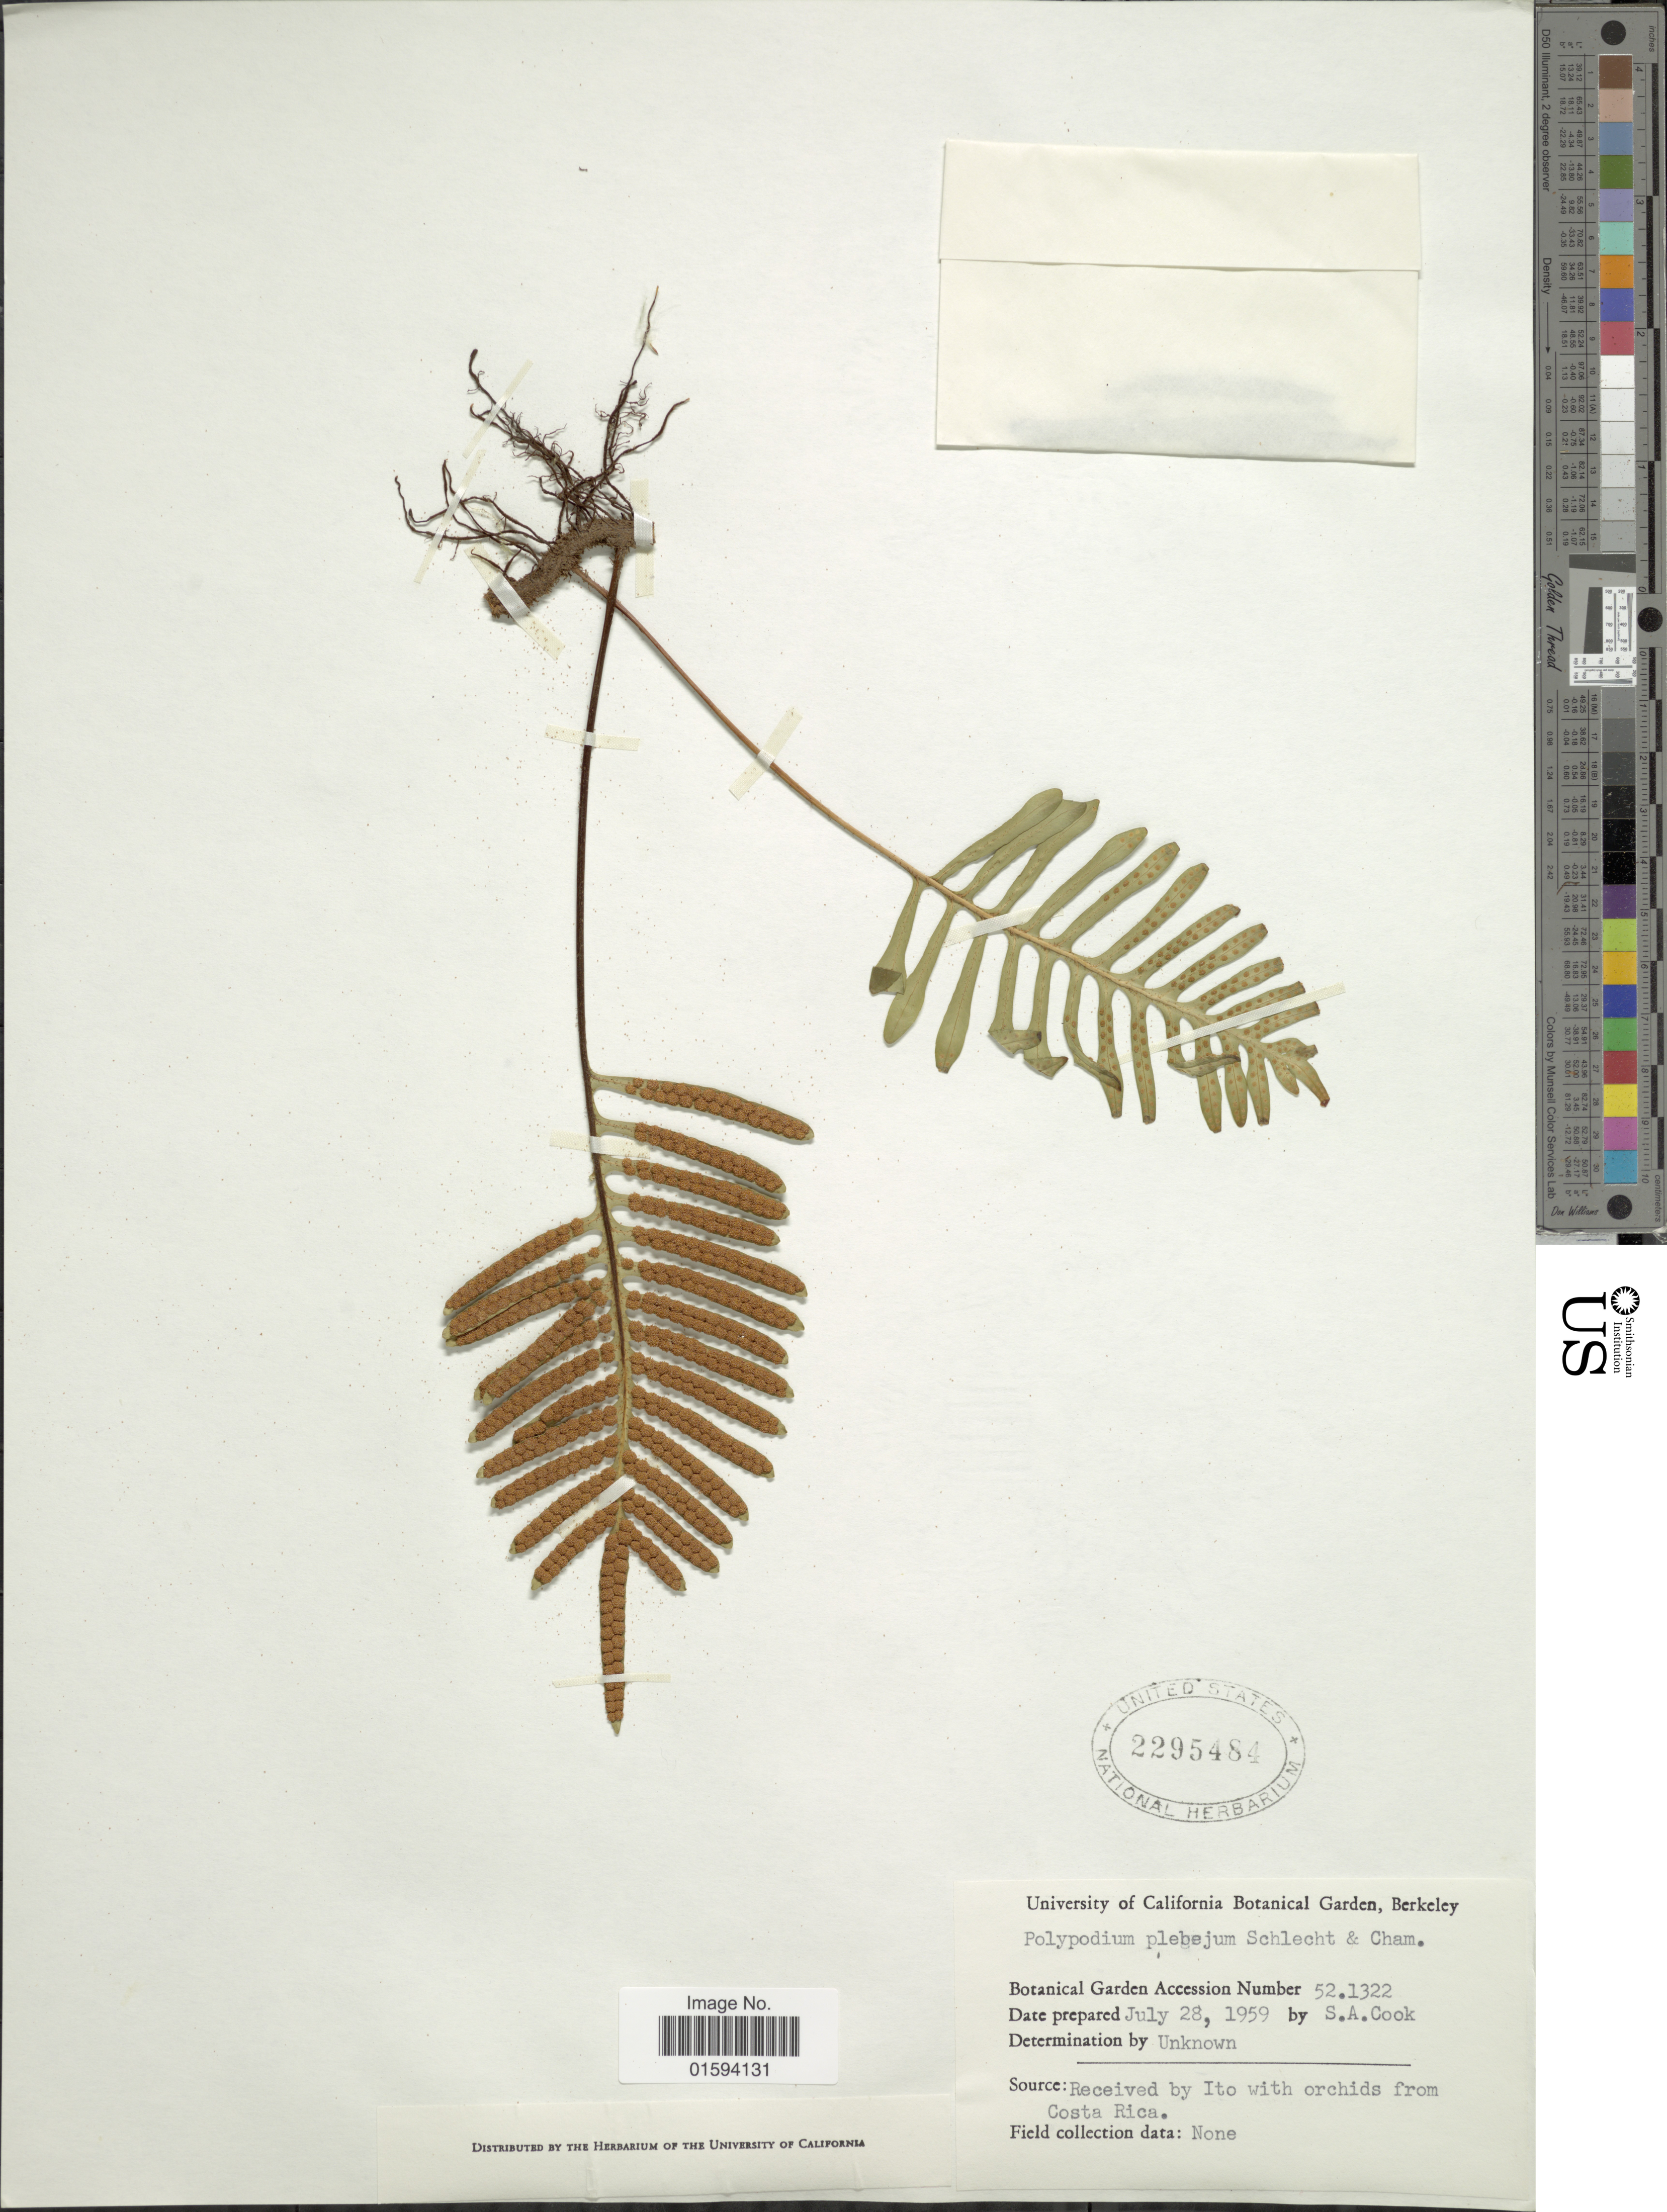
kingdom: Plantae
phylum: Tracheophyta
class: Polypodiopsida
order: Polypodiales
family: Polypodiaceae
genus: Polypodium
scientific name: Polypodium plebeium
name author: Schltdl. & Cham.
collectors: S. A. Cook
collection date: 1959-07-28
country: United States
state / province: California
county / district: Alameda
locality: University of California Botanical Garden, Berkeley, Botanical Garden Accession Number 52.1322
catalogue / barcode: US 2295484